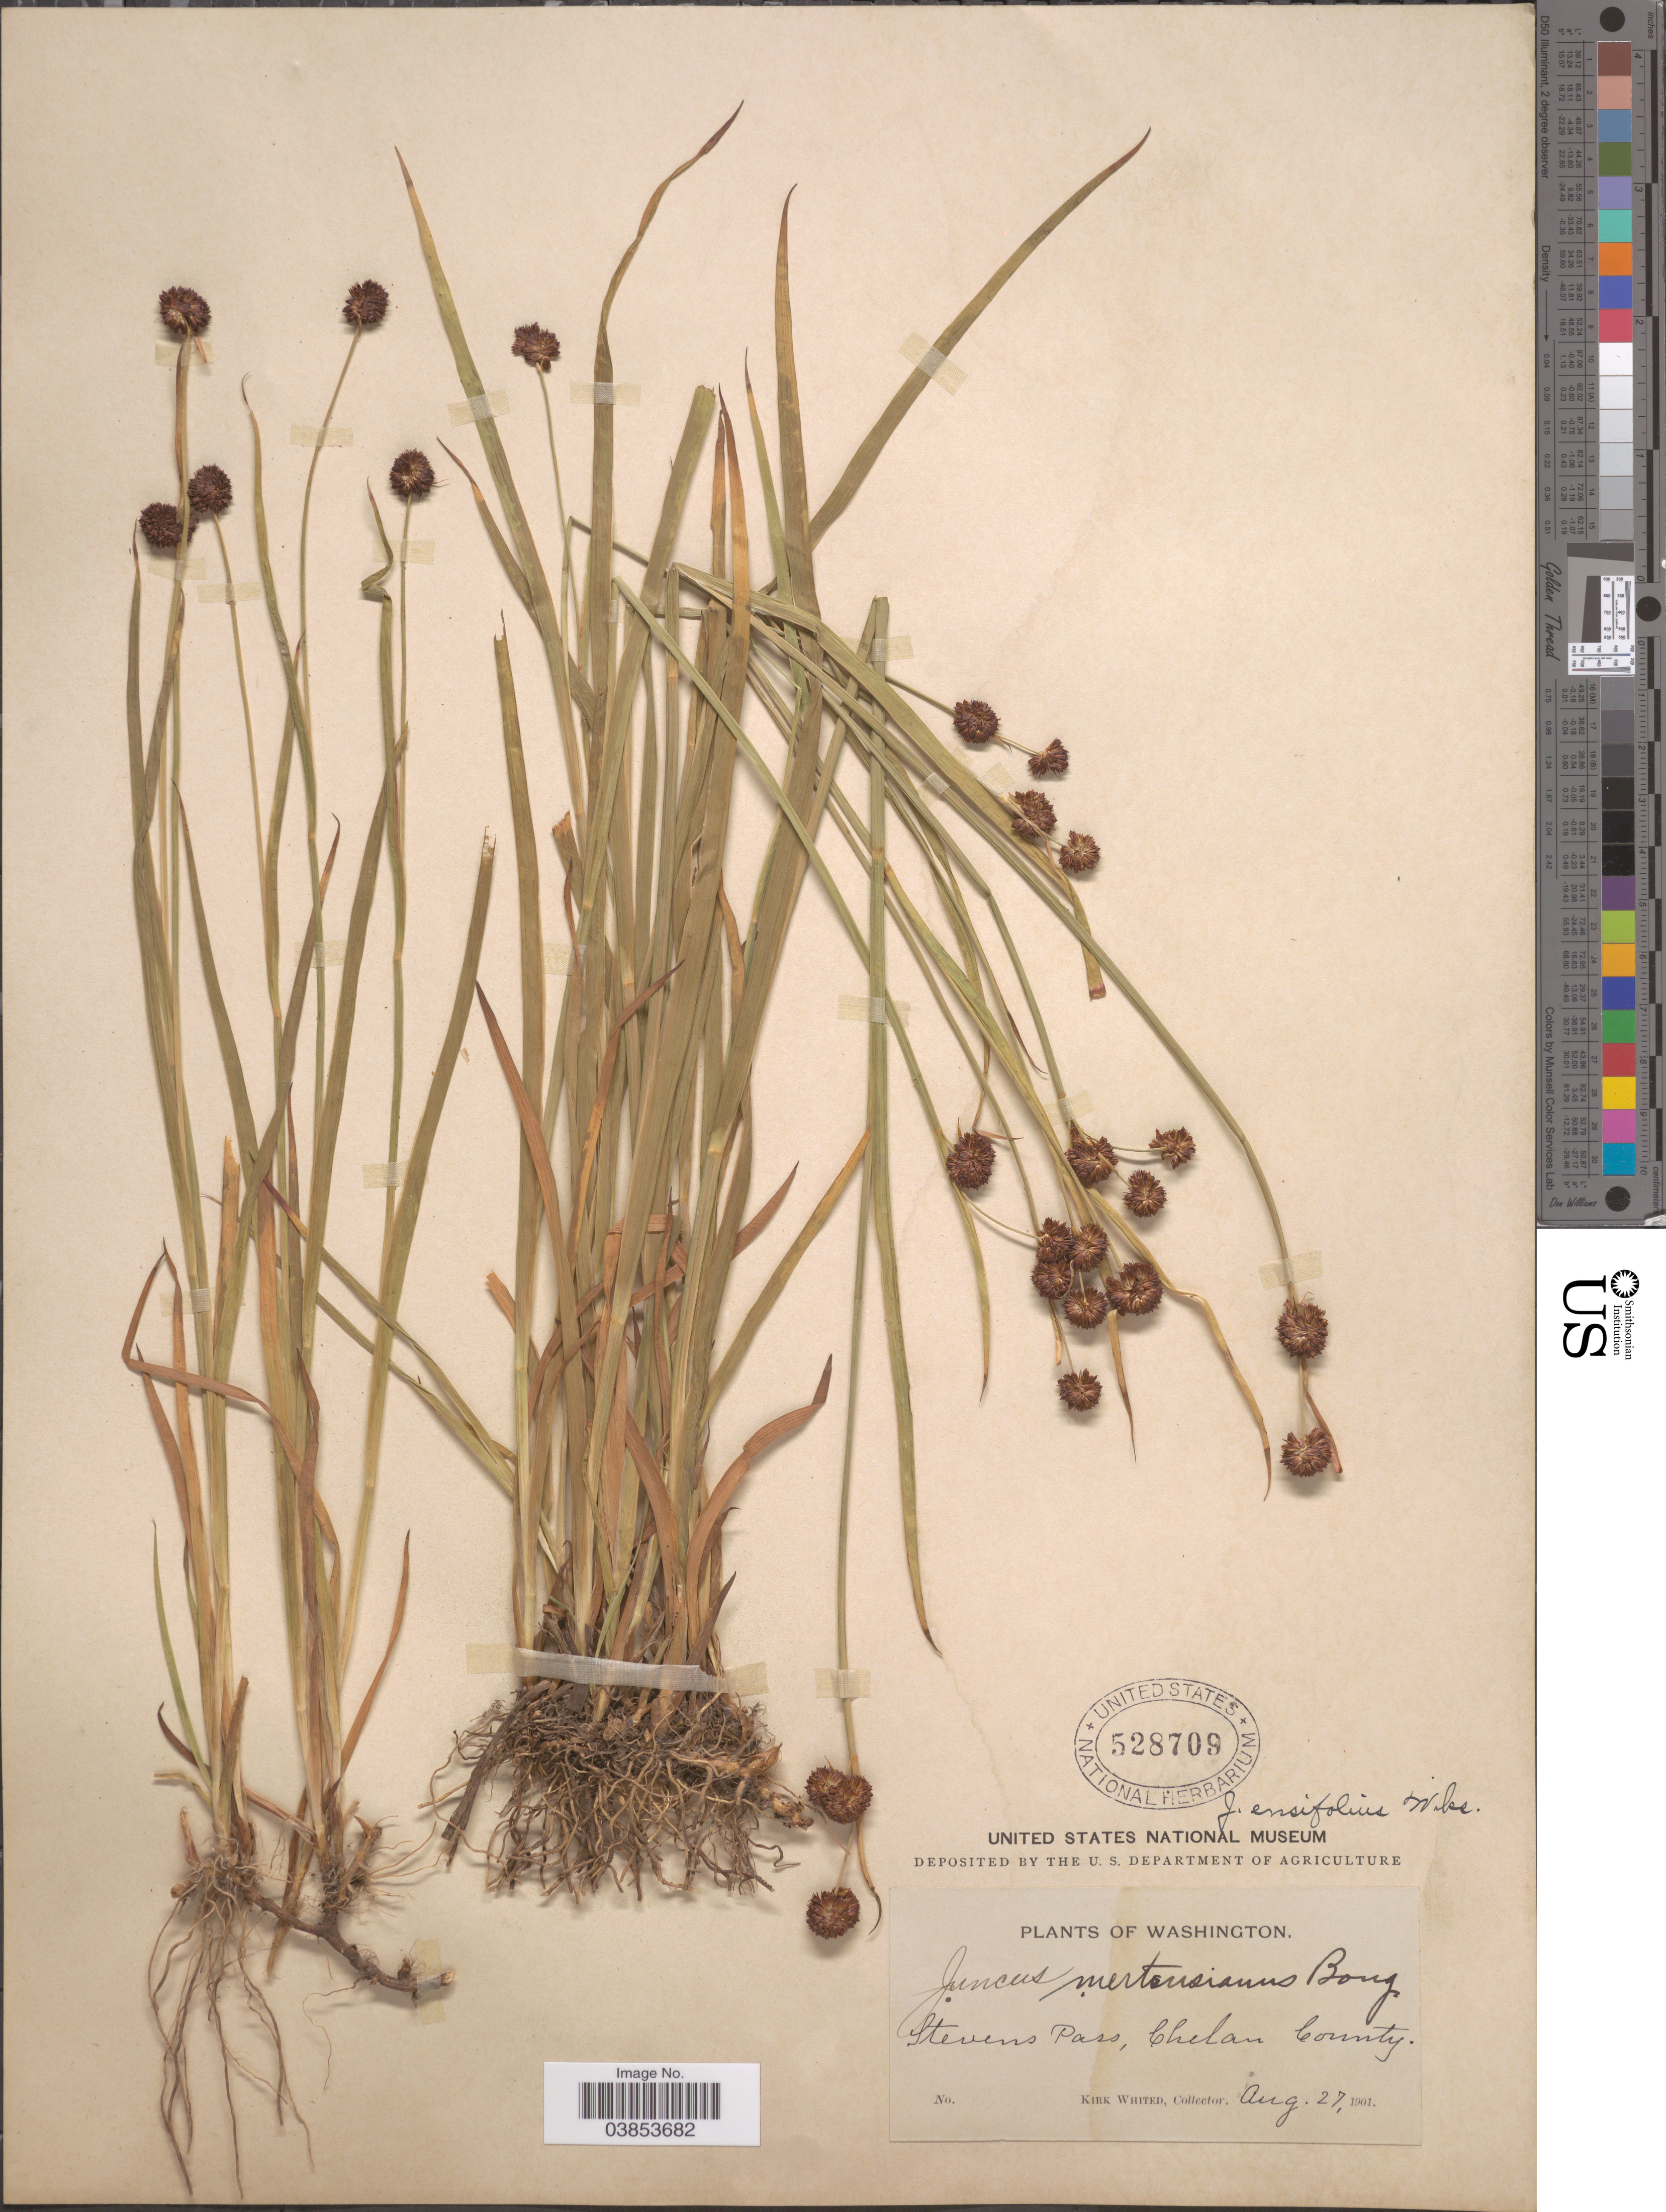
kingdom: Plantae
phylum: Tracheophyta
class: Liliopsida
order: Poales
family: Juncaceae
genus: Juncus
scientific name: Juncus ensifolius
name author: Wikstr.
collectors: K. Whited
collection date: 1901-08-27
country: United States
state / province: Washington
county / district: Chelan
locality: Stevens Pass, Chelan County.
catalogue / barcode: US 528709